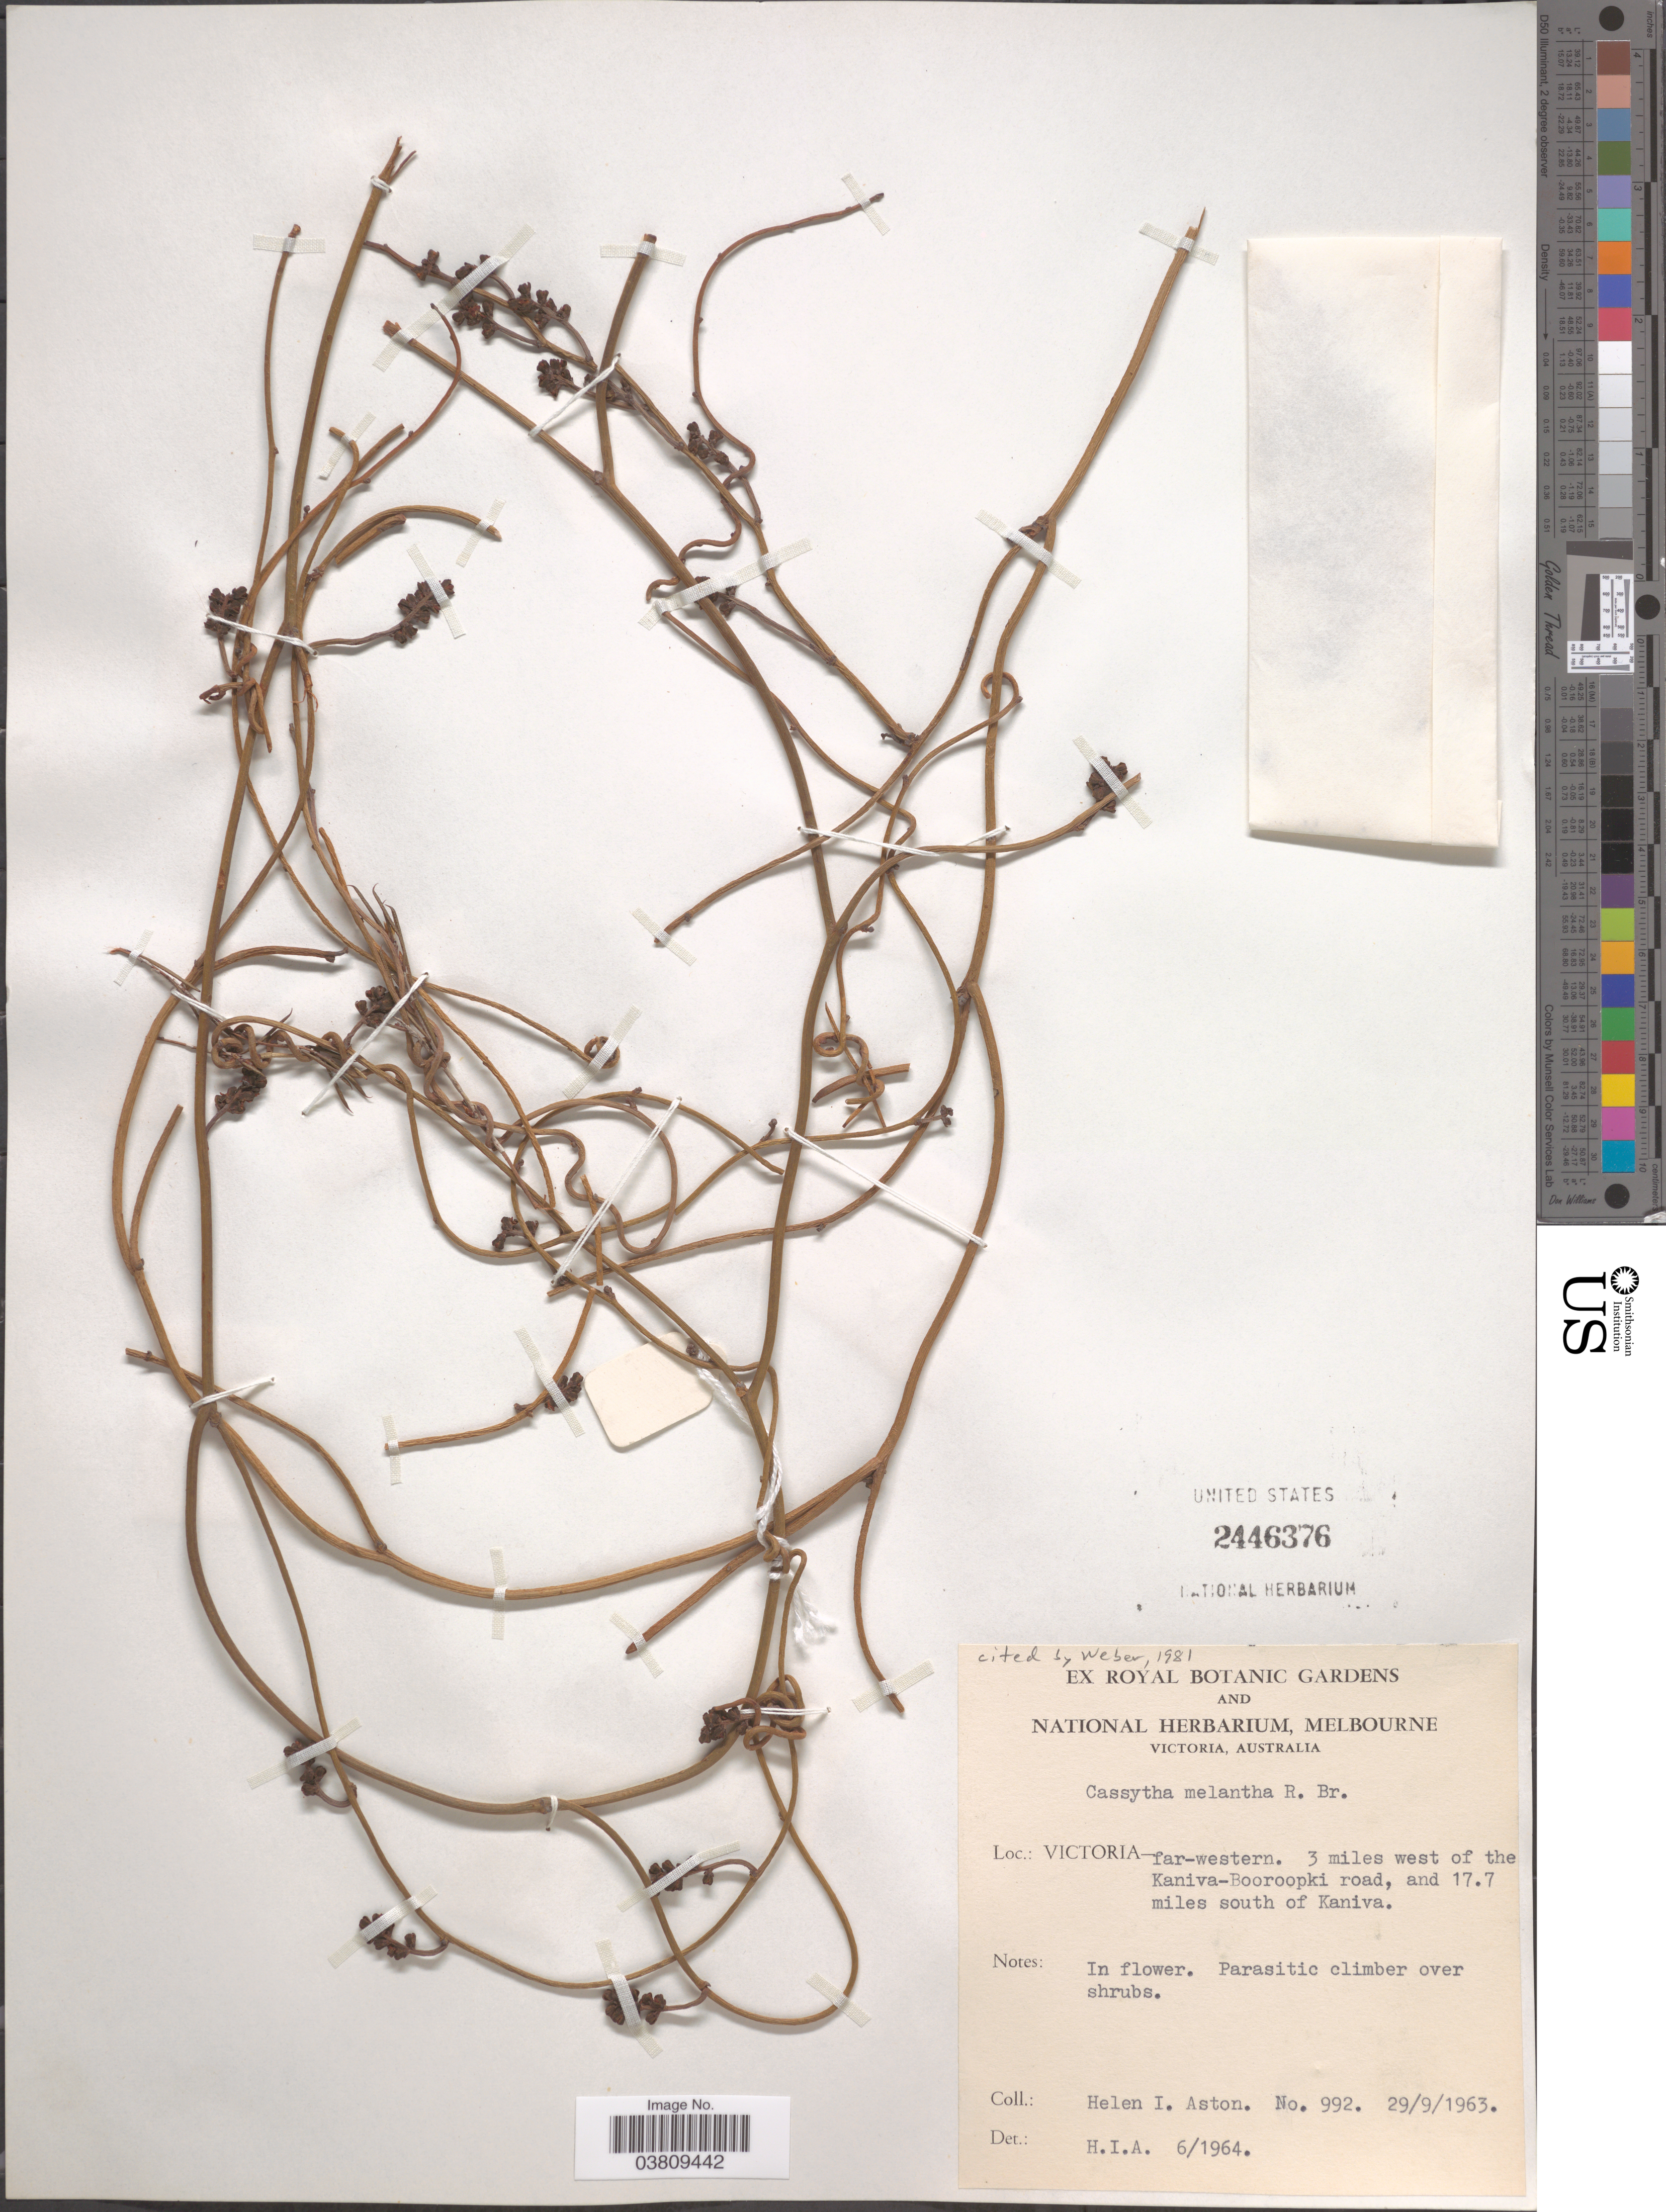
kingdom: Plantae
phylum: Tracheophyta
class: Magnoliopsida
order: Laurales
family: Lauraceae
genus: Cassytha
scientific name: Cassytha melantha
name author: R. Br.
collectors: H. I. Aston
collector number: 992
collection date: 1963-09-29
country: Australia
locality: Victoria-far-western. 3 miles west of the Kaniva-Booroopki road, and 17.7 miles south of Kaniva.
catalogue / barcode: US 2446376